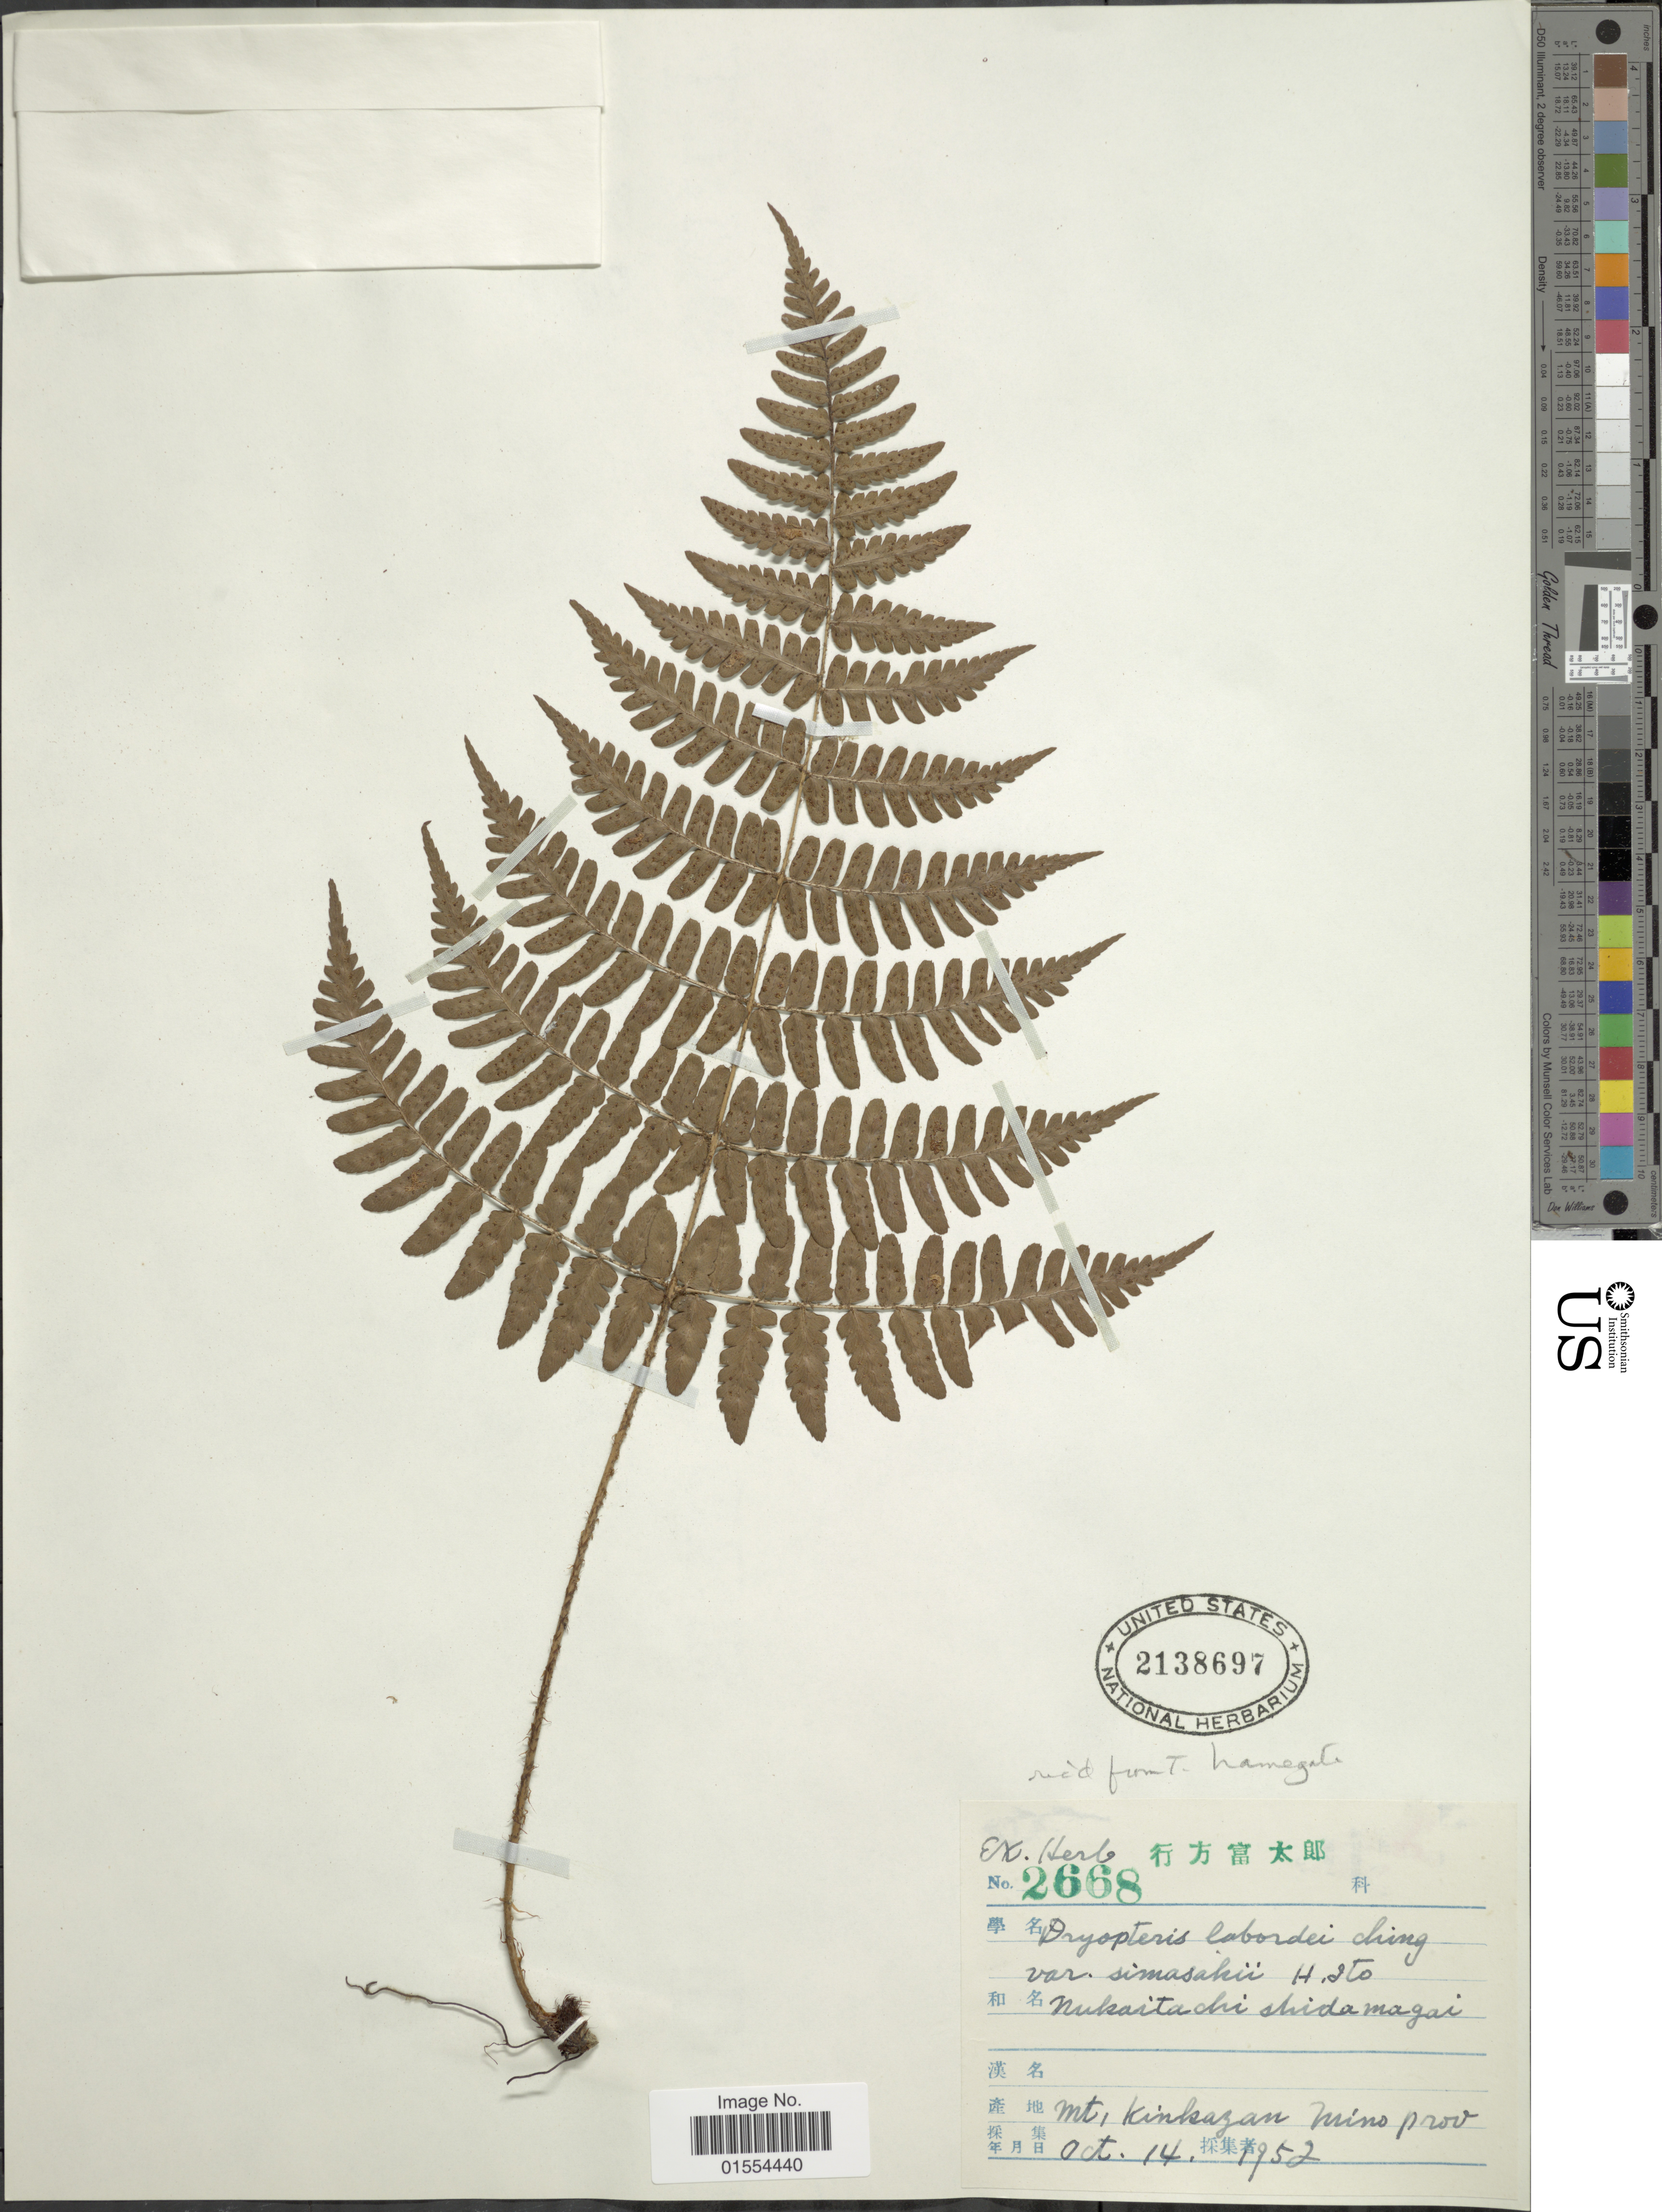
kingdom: Plantae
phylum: Tracheophyta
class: Polypodiopsida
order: Polypodiales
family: Dryopteridaceae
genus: Dryopteris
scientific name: Dryopteris labordei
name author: (Christ) C. Chr.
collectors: ex herb. X.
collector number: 2668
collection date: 1952-10-14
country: Japan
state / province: Miyagi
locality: Mt. Kinkazan Mino prov.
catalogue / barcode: US 2138697